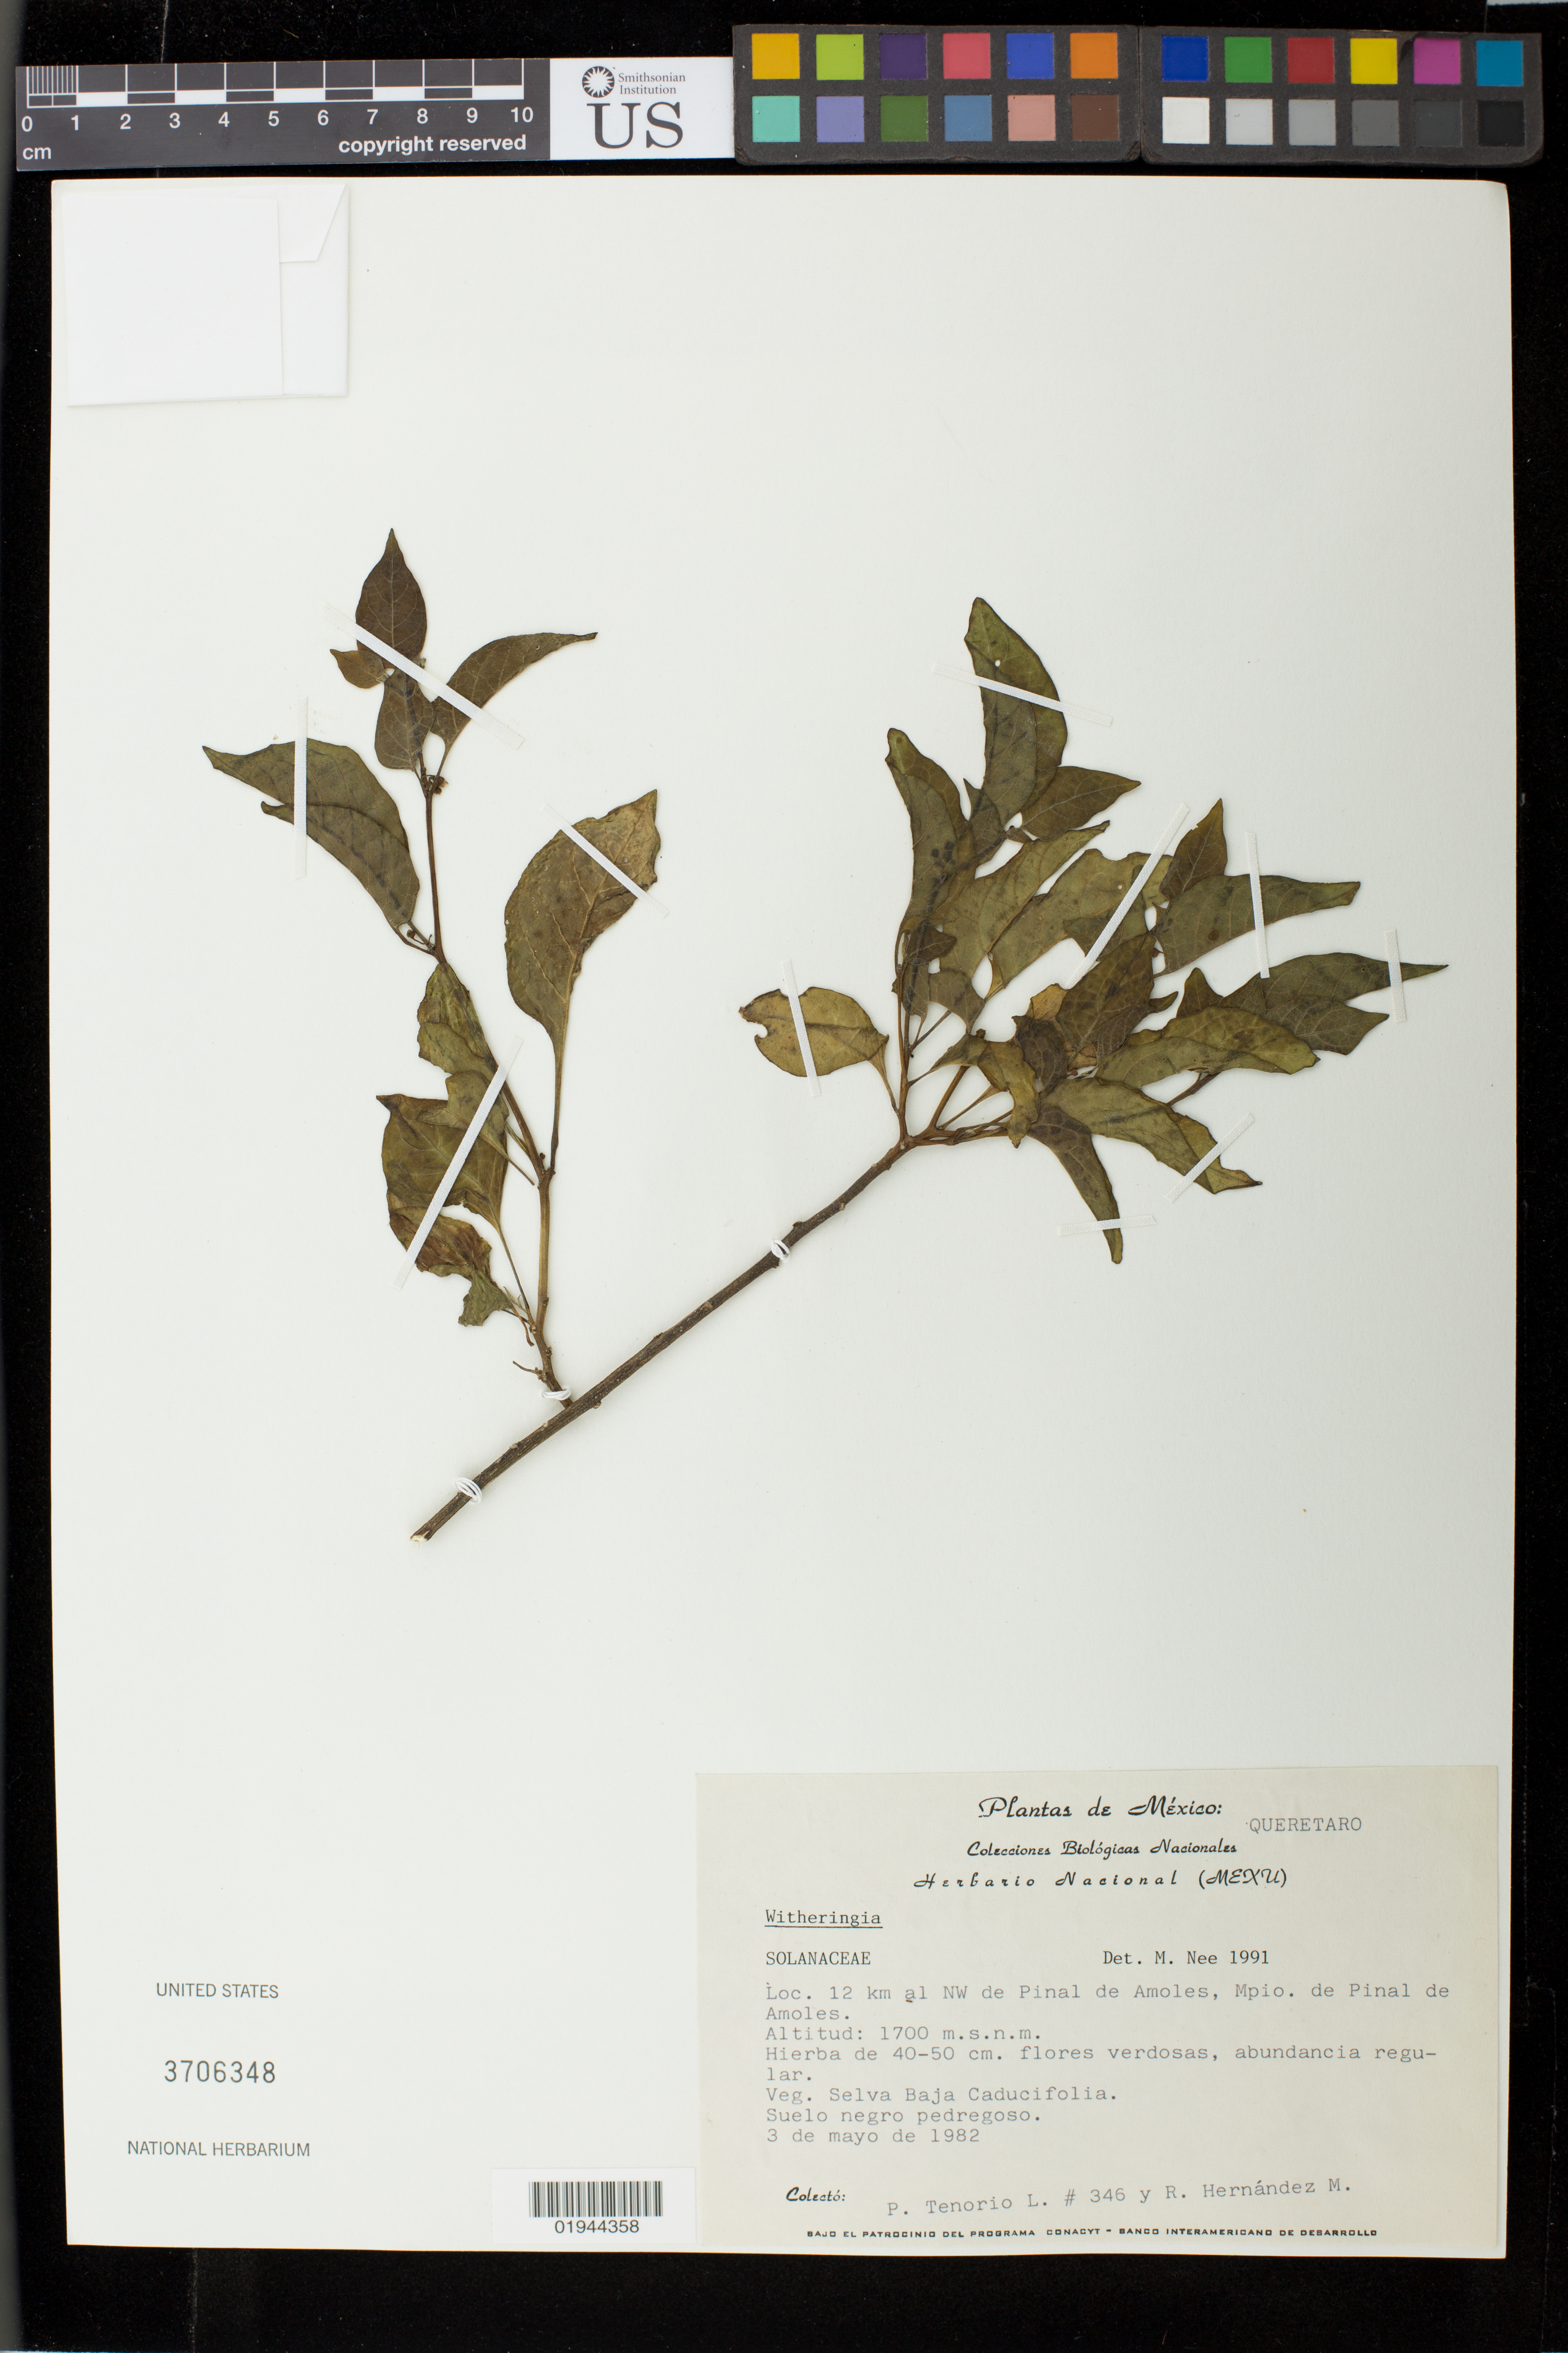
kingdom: Plantae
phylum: Tracheophyta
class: Magnoliopsida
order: Solanales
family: Solanaceae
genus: Witheringia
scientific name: Witheringia mexicana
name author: (B.L. Rob.) Hunz.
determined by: Strong, Mark T., (BOT), Smithsonian Institution - National Museum of Natural History (UNITED STATES)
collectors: P. Tenorio L. & R. Hernández M.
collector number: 346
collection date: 1982-05-03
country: Mexico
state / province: Queretaro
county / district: Pinal de Amoles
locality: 12 km al NW de Pinal de Amoles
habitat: Veg. Selva Baja Caducifolia. Suelo negro pedregoso.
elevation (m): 1700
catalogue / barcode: US 3706348